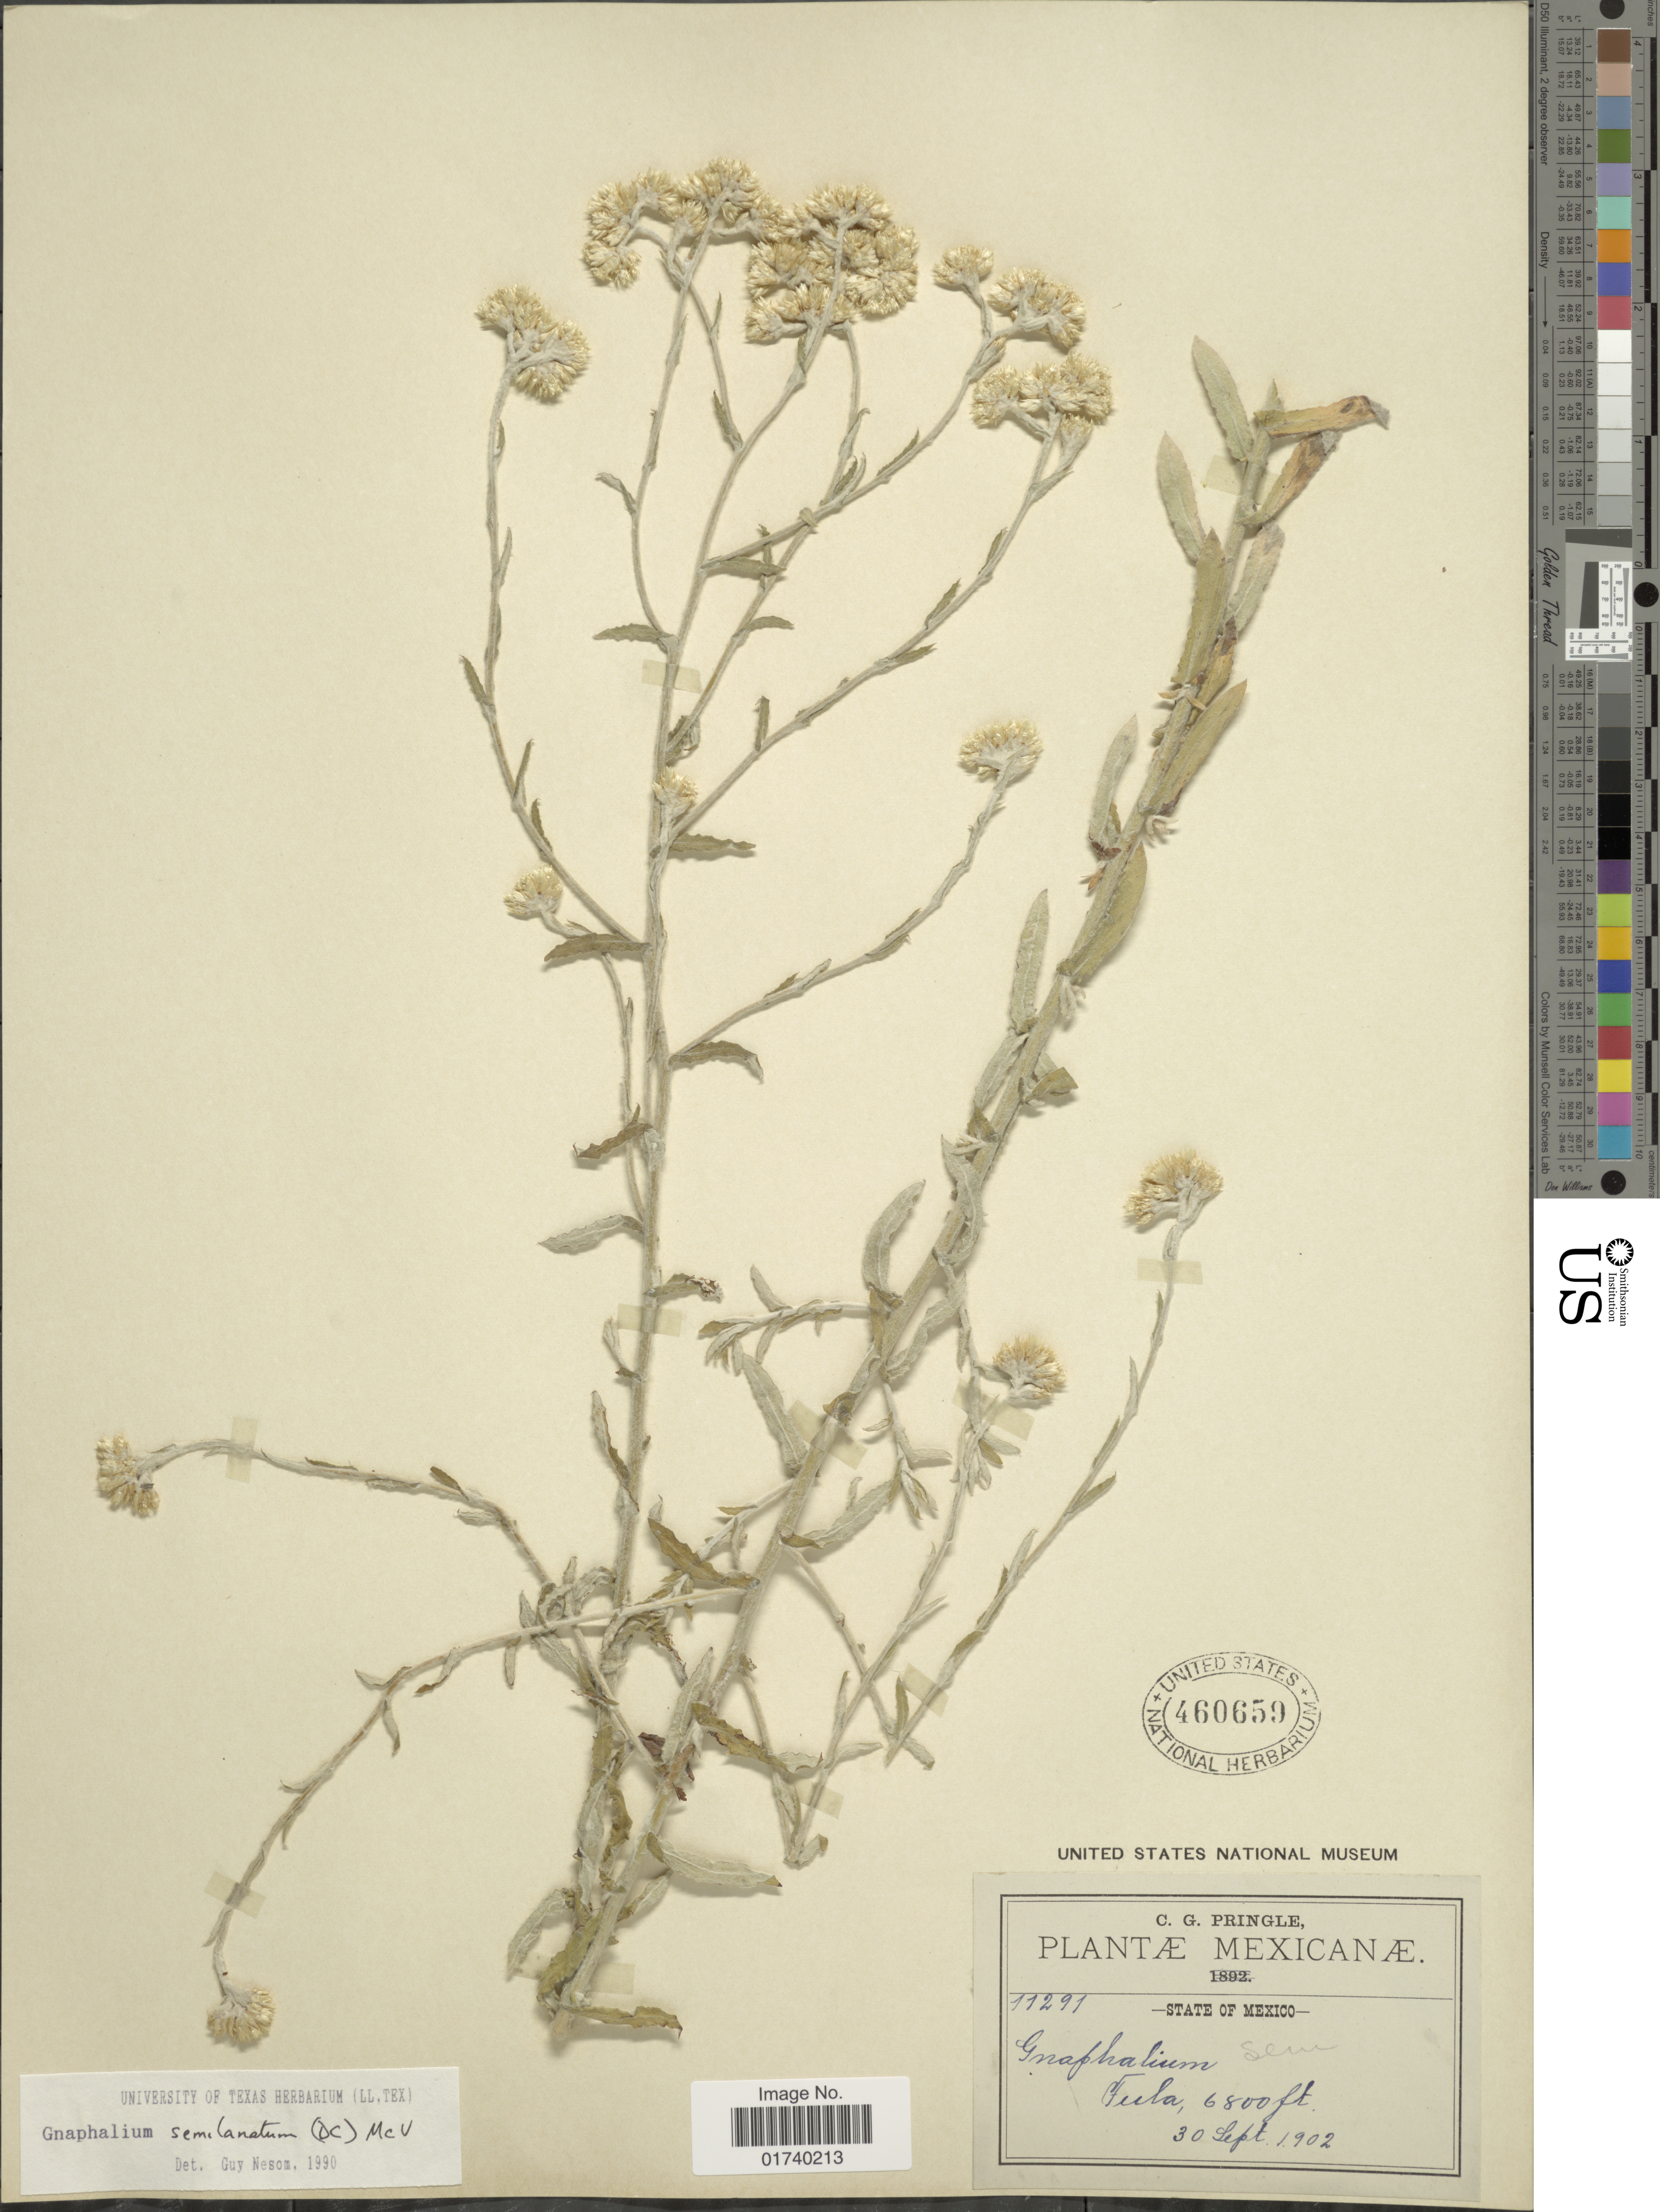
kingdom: Plantae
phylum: Tracheophyta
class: Magnoliopsida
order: Asterales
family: Asteraceae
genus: Pseudognaphalium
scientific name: Pseudognaphalium semilanatum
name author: (DC.) Anderb.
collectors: C. G. Pringle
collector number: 11291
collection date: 1902-09-30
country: Mexico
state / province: México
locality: State of Mexico, Tula.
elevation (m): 2073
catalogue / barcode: US 460659